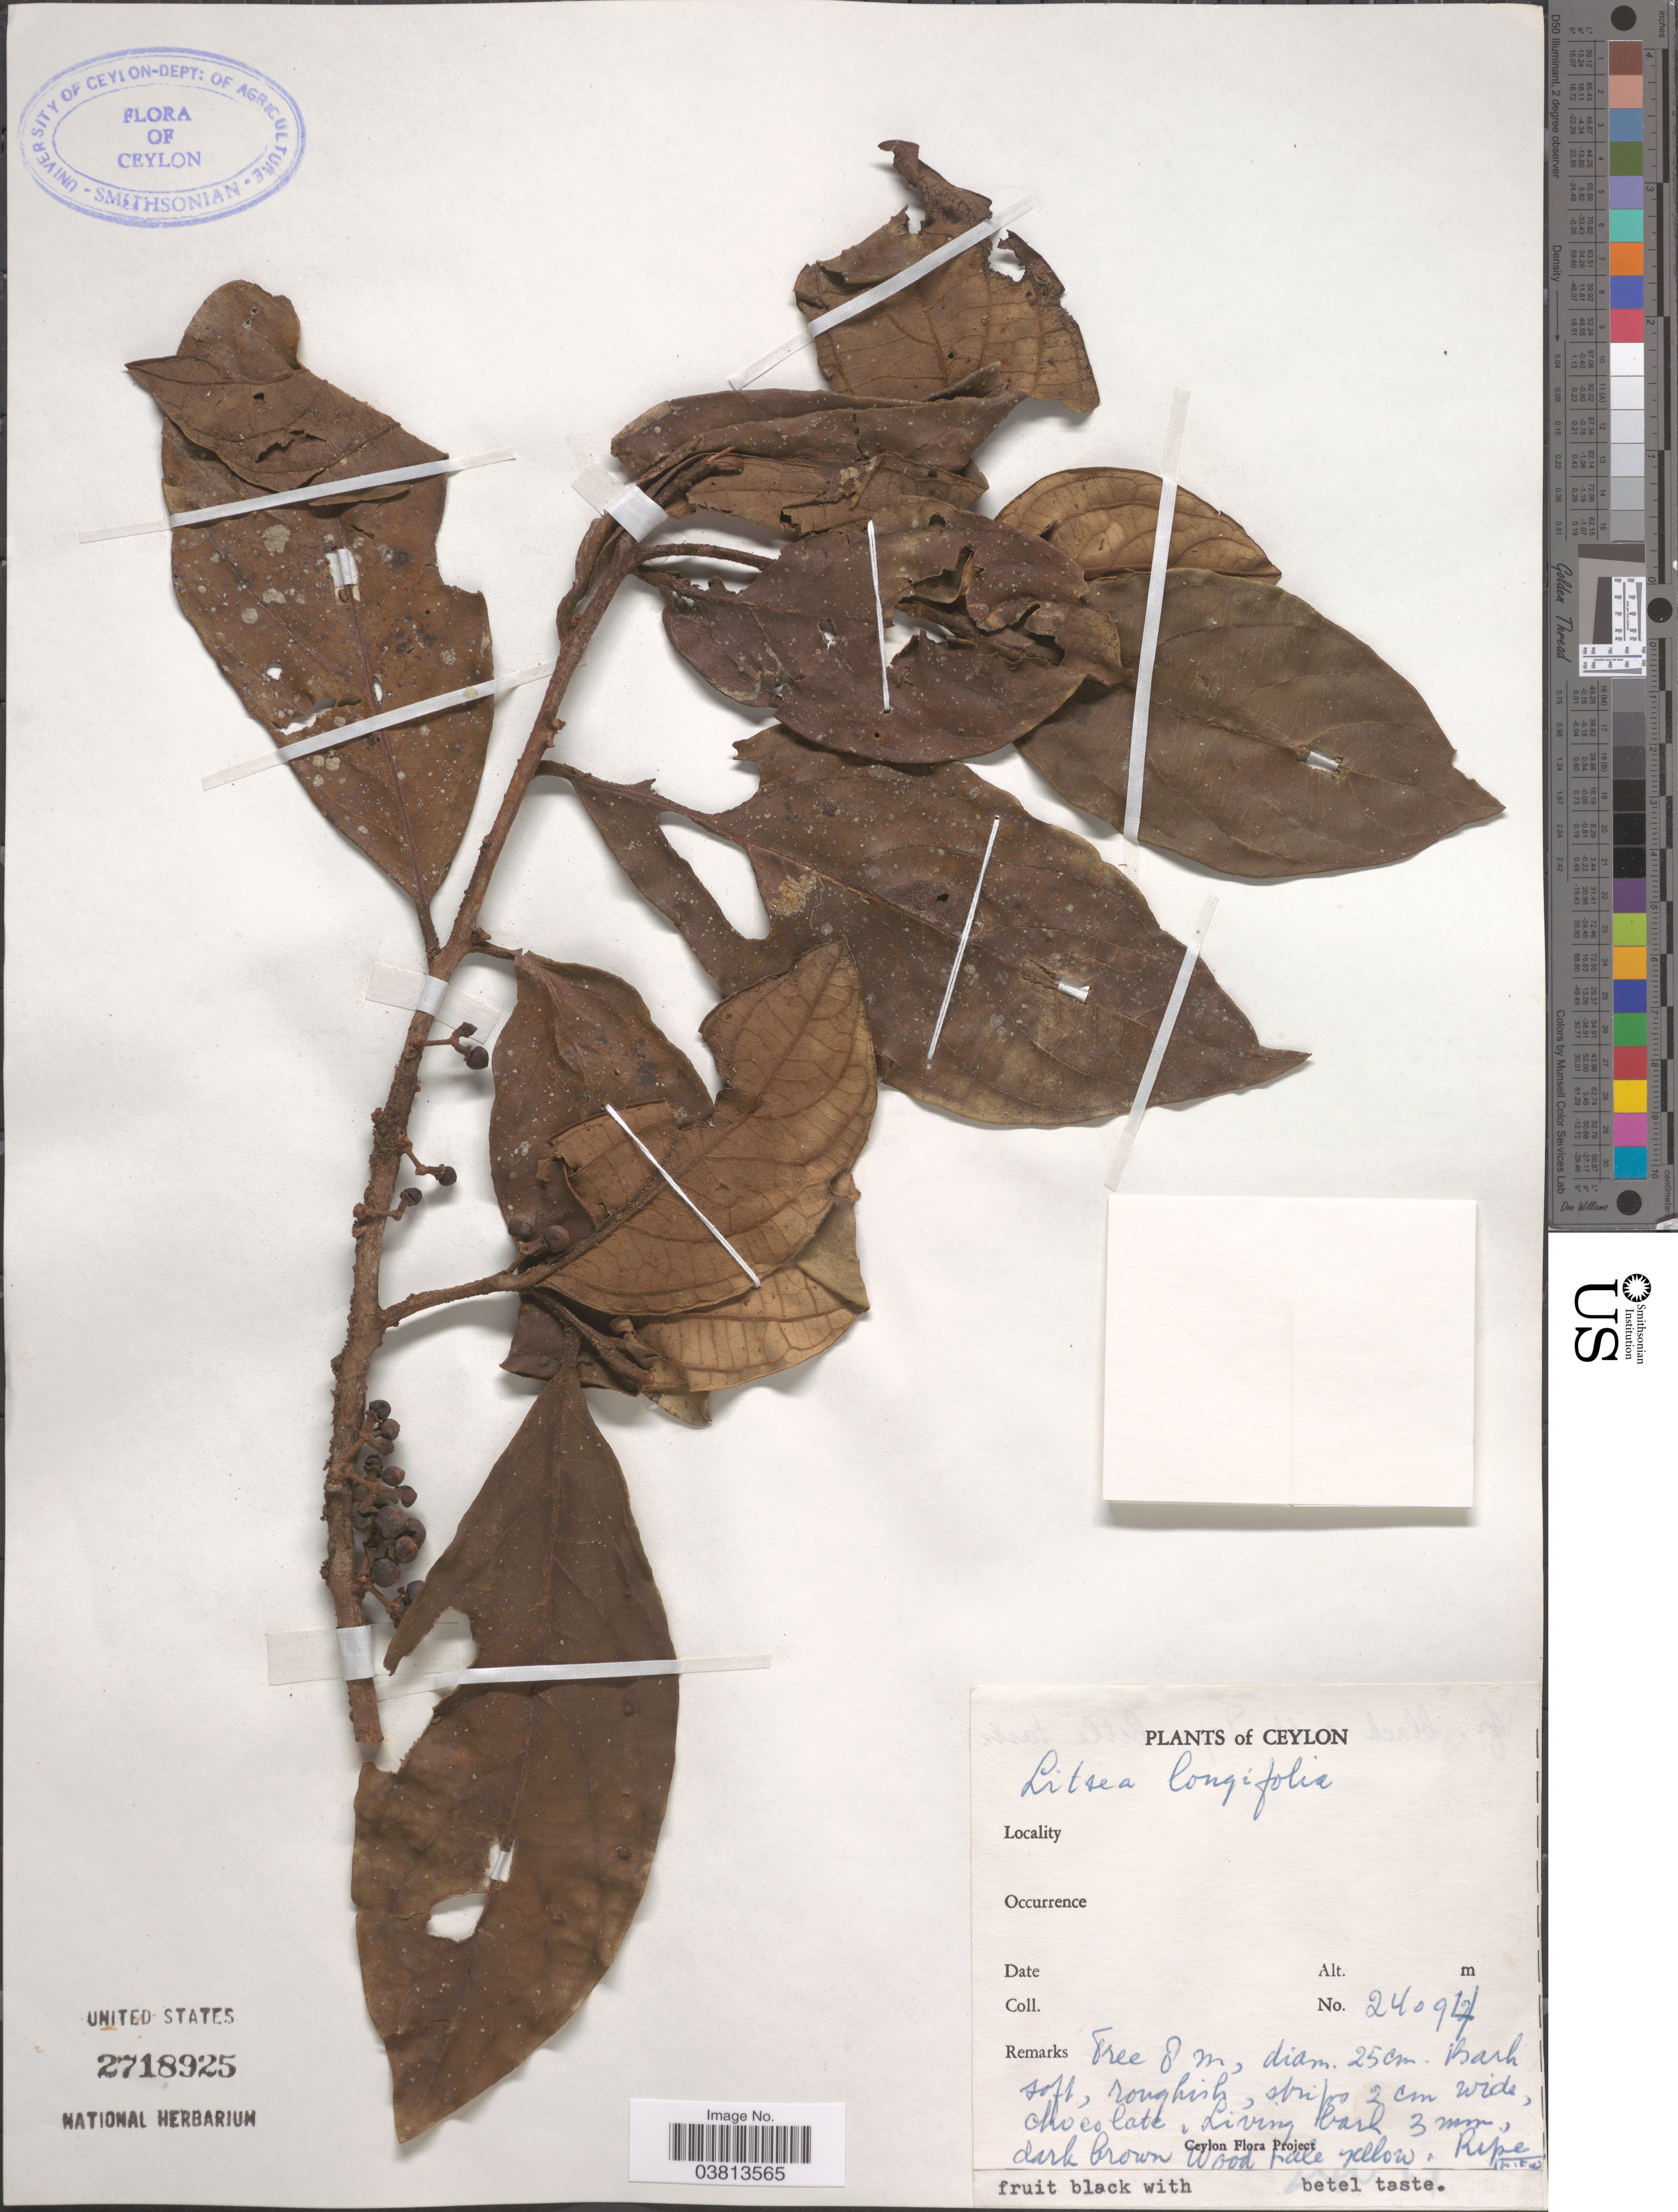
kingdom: Plantae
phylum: Tracheophyta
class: Magnoliopsida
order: Laurales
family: Lauraceae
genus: Litsea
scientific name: Litsea longifolia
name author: (Nees) Trimen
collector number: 24094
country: Sri Lanka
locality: Ceylon.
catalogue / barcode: US 2718925